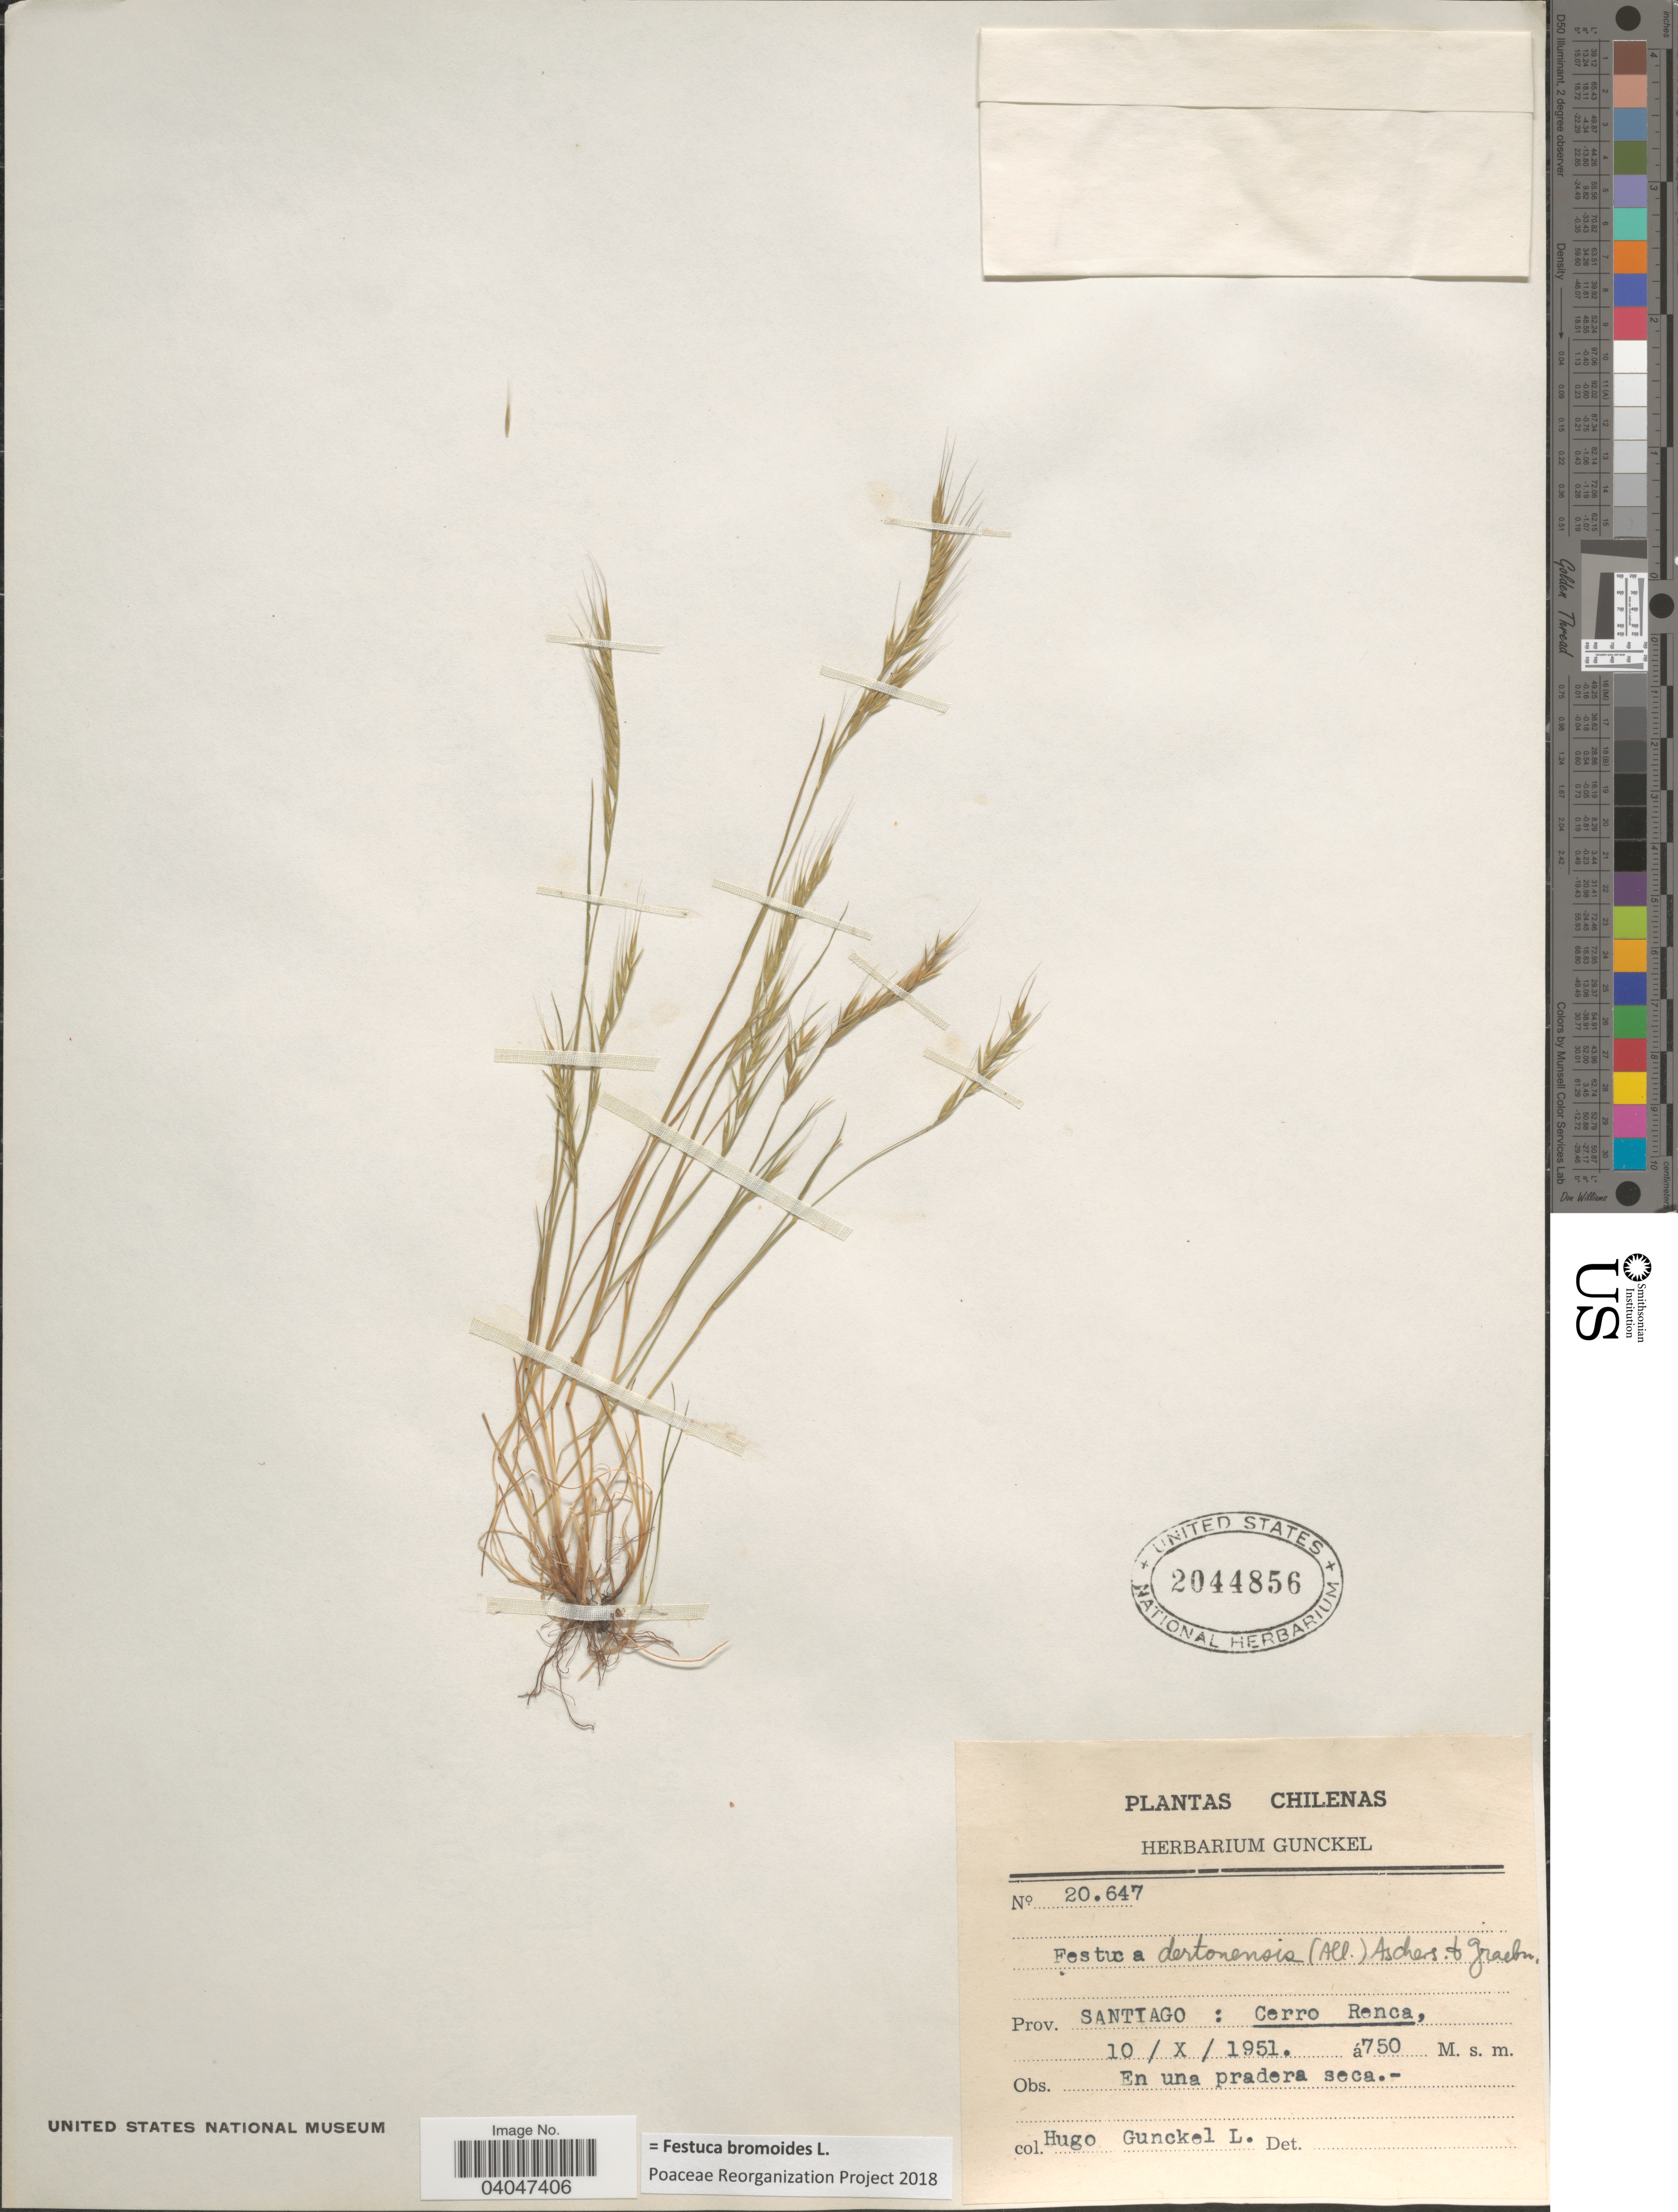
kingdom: Plantae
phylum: Tracheophyta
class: Liliopsida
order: Poales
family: Poaceae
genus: Festuca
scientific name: Festuca bromoides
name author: L.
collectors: H. Gunckel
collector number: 20647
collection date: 1951-10-10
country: Chile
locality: Prov. Santiago: Cerro Renca.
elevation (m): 750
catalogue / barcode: US 2044856